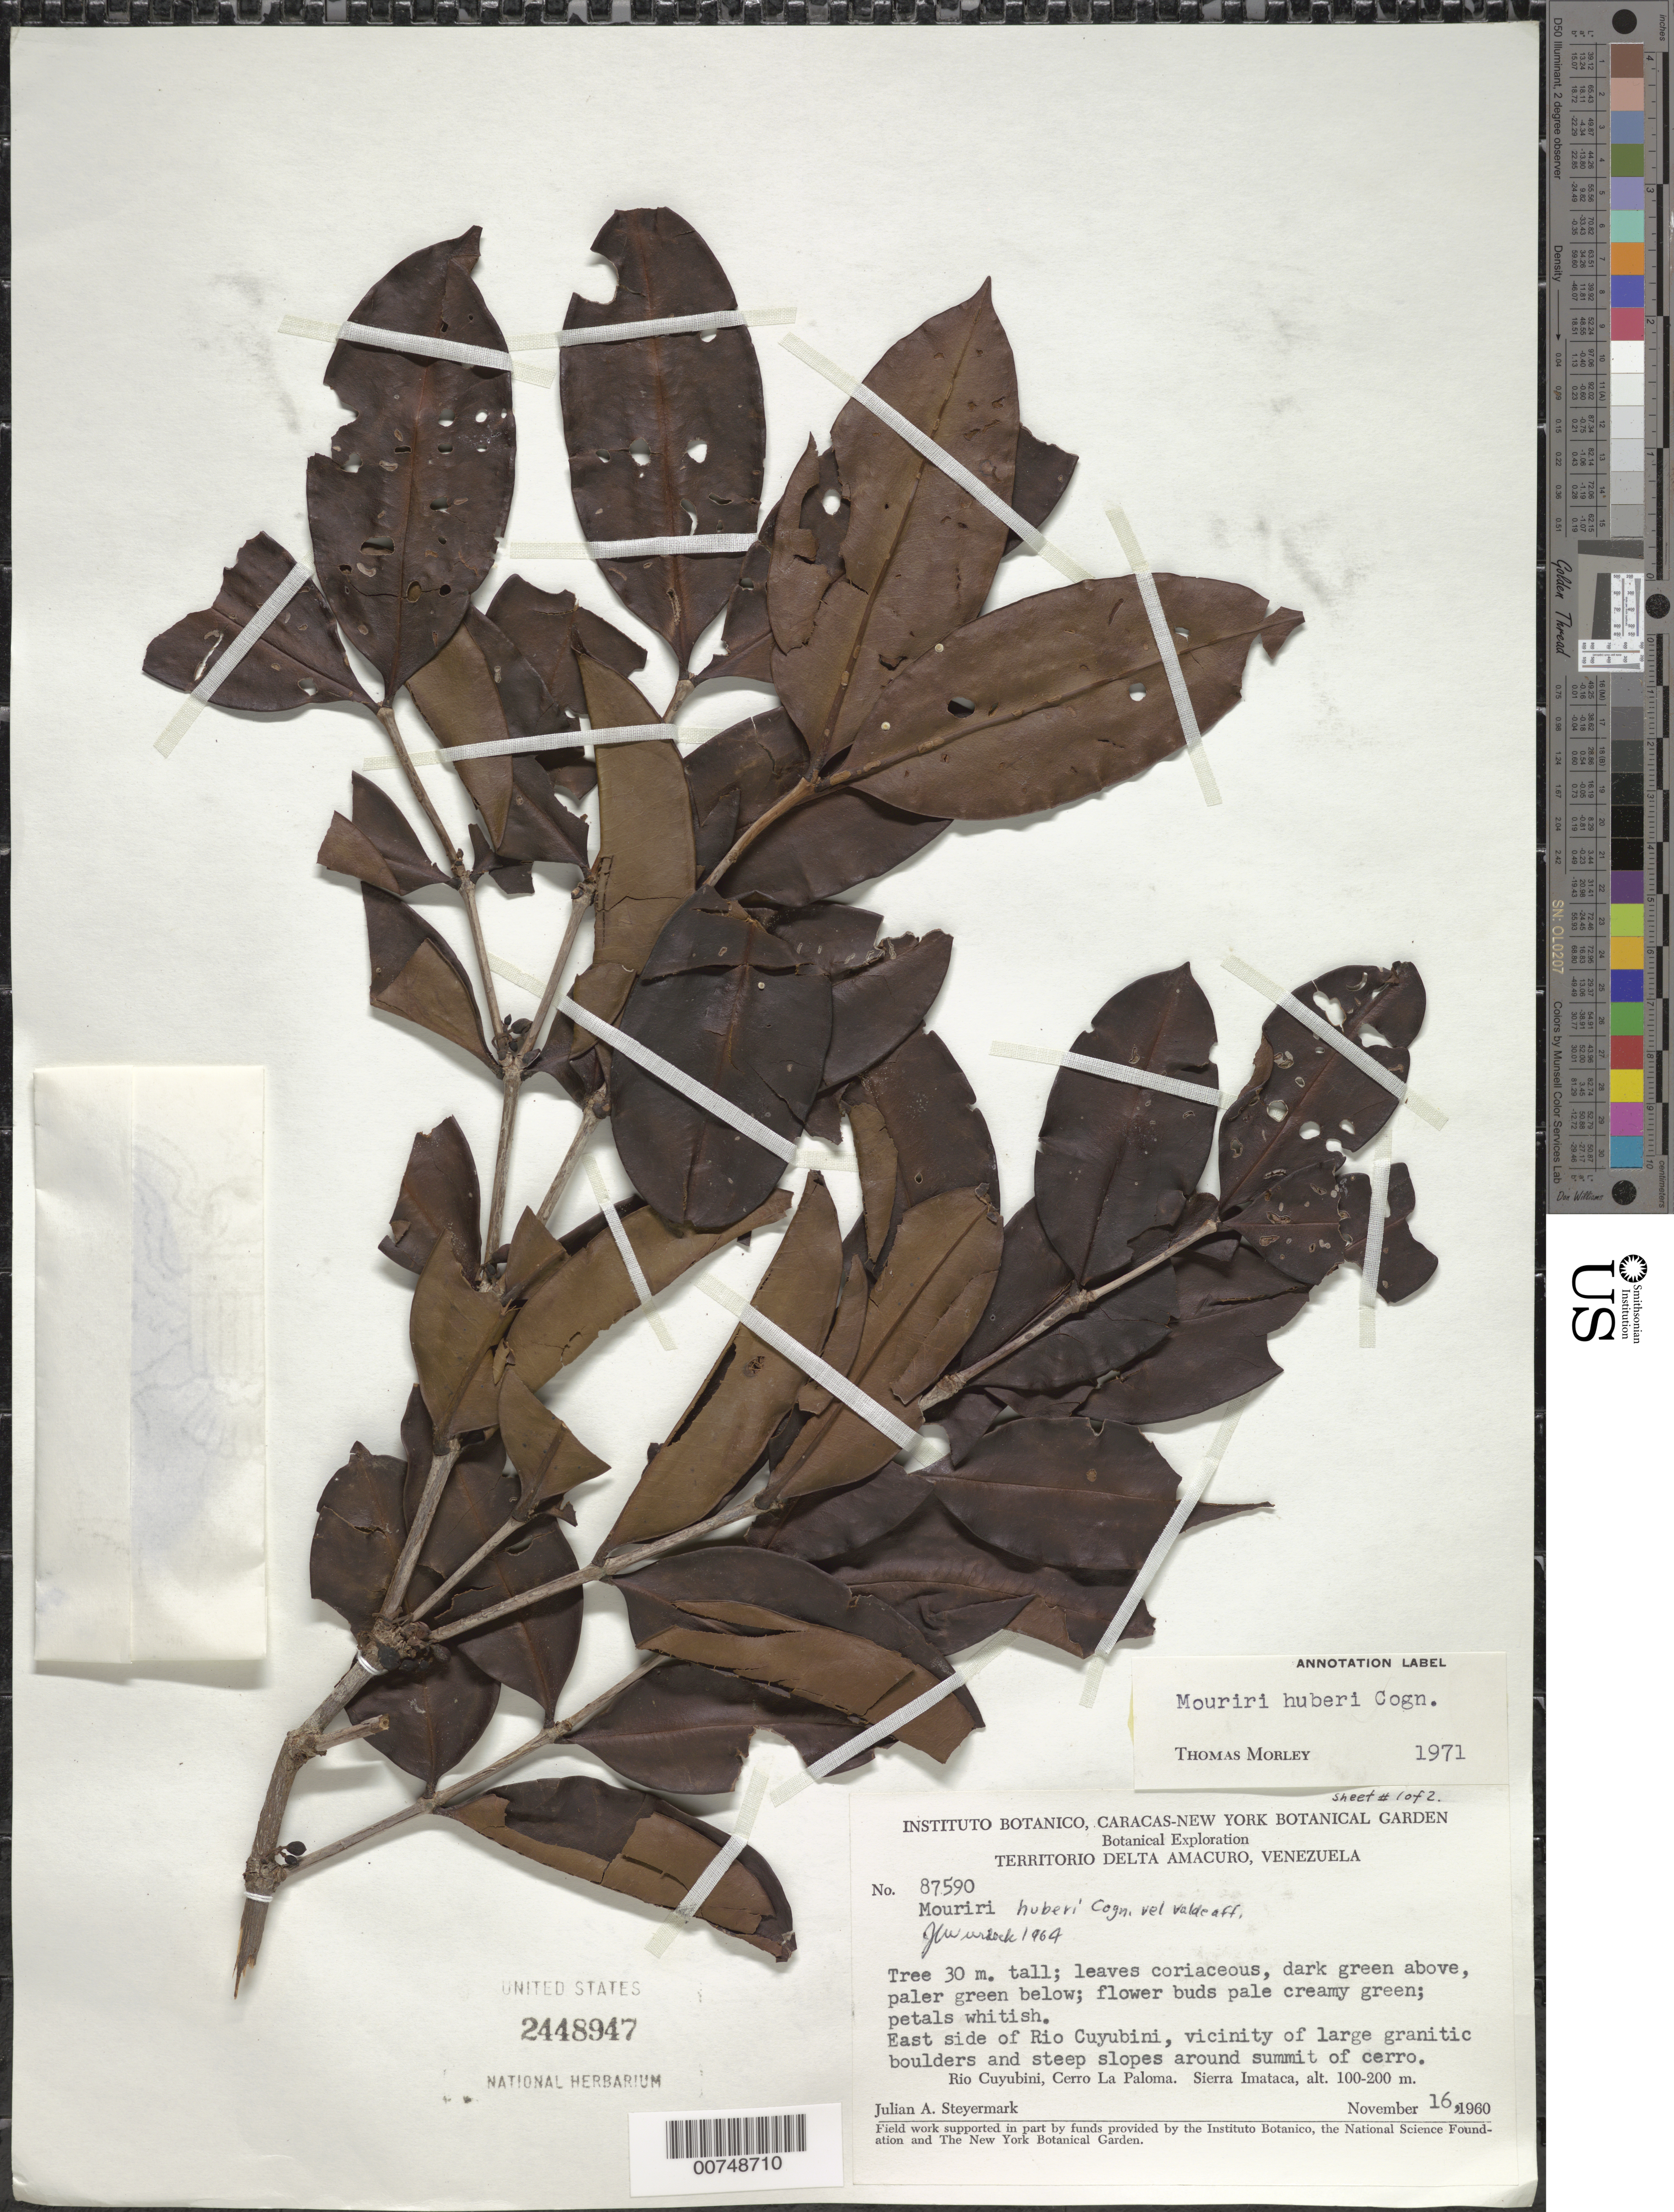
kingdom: Plantae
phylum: Tracheophyta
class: Magnoliopsida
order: Myrtales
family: Melastomataceae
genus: Mouriri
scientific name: Mouriri huberi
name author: Cogn.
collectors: J. Steyermark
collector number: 87590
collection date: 1960-11-16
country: Venezuela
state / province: Delta Amacuro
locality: Territorio Delta Amacuro. East side of Rio Cuyubini, vicinity of large granitic boulders and steep slopes around summit of cerro. Rio Cuyubini, Cerro La Paloma. Sierra Imataca.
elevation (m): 100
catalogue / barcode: US 2448947